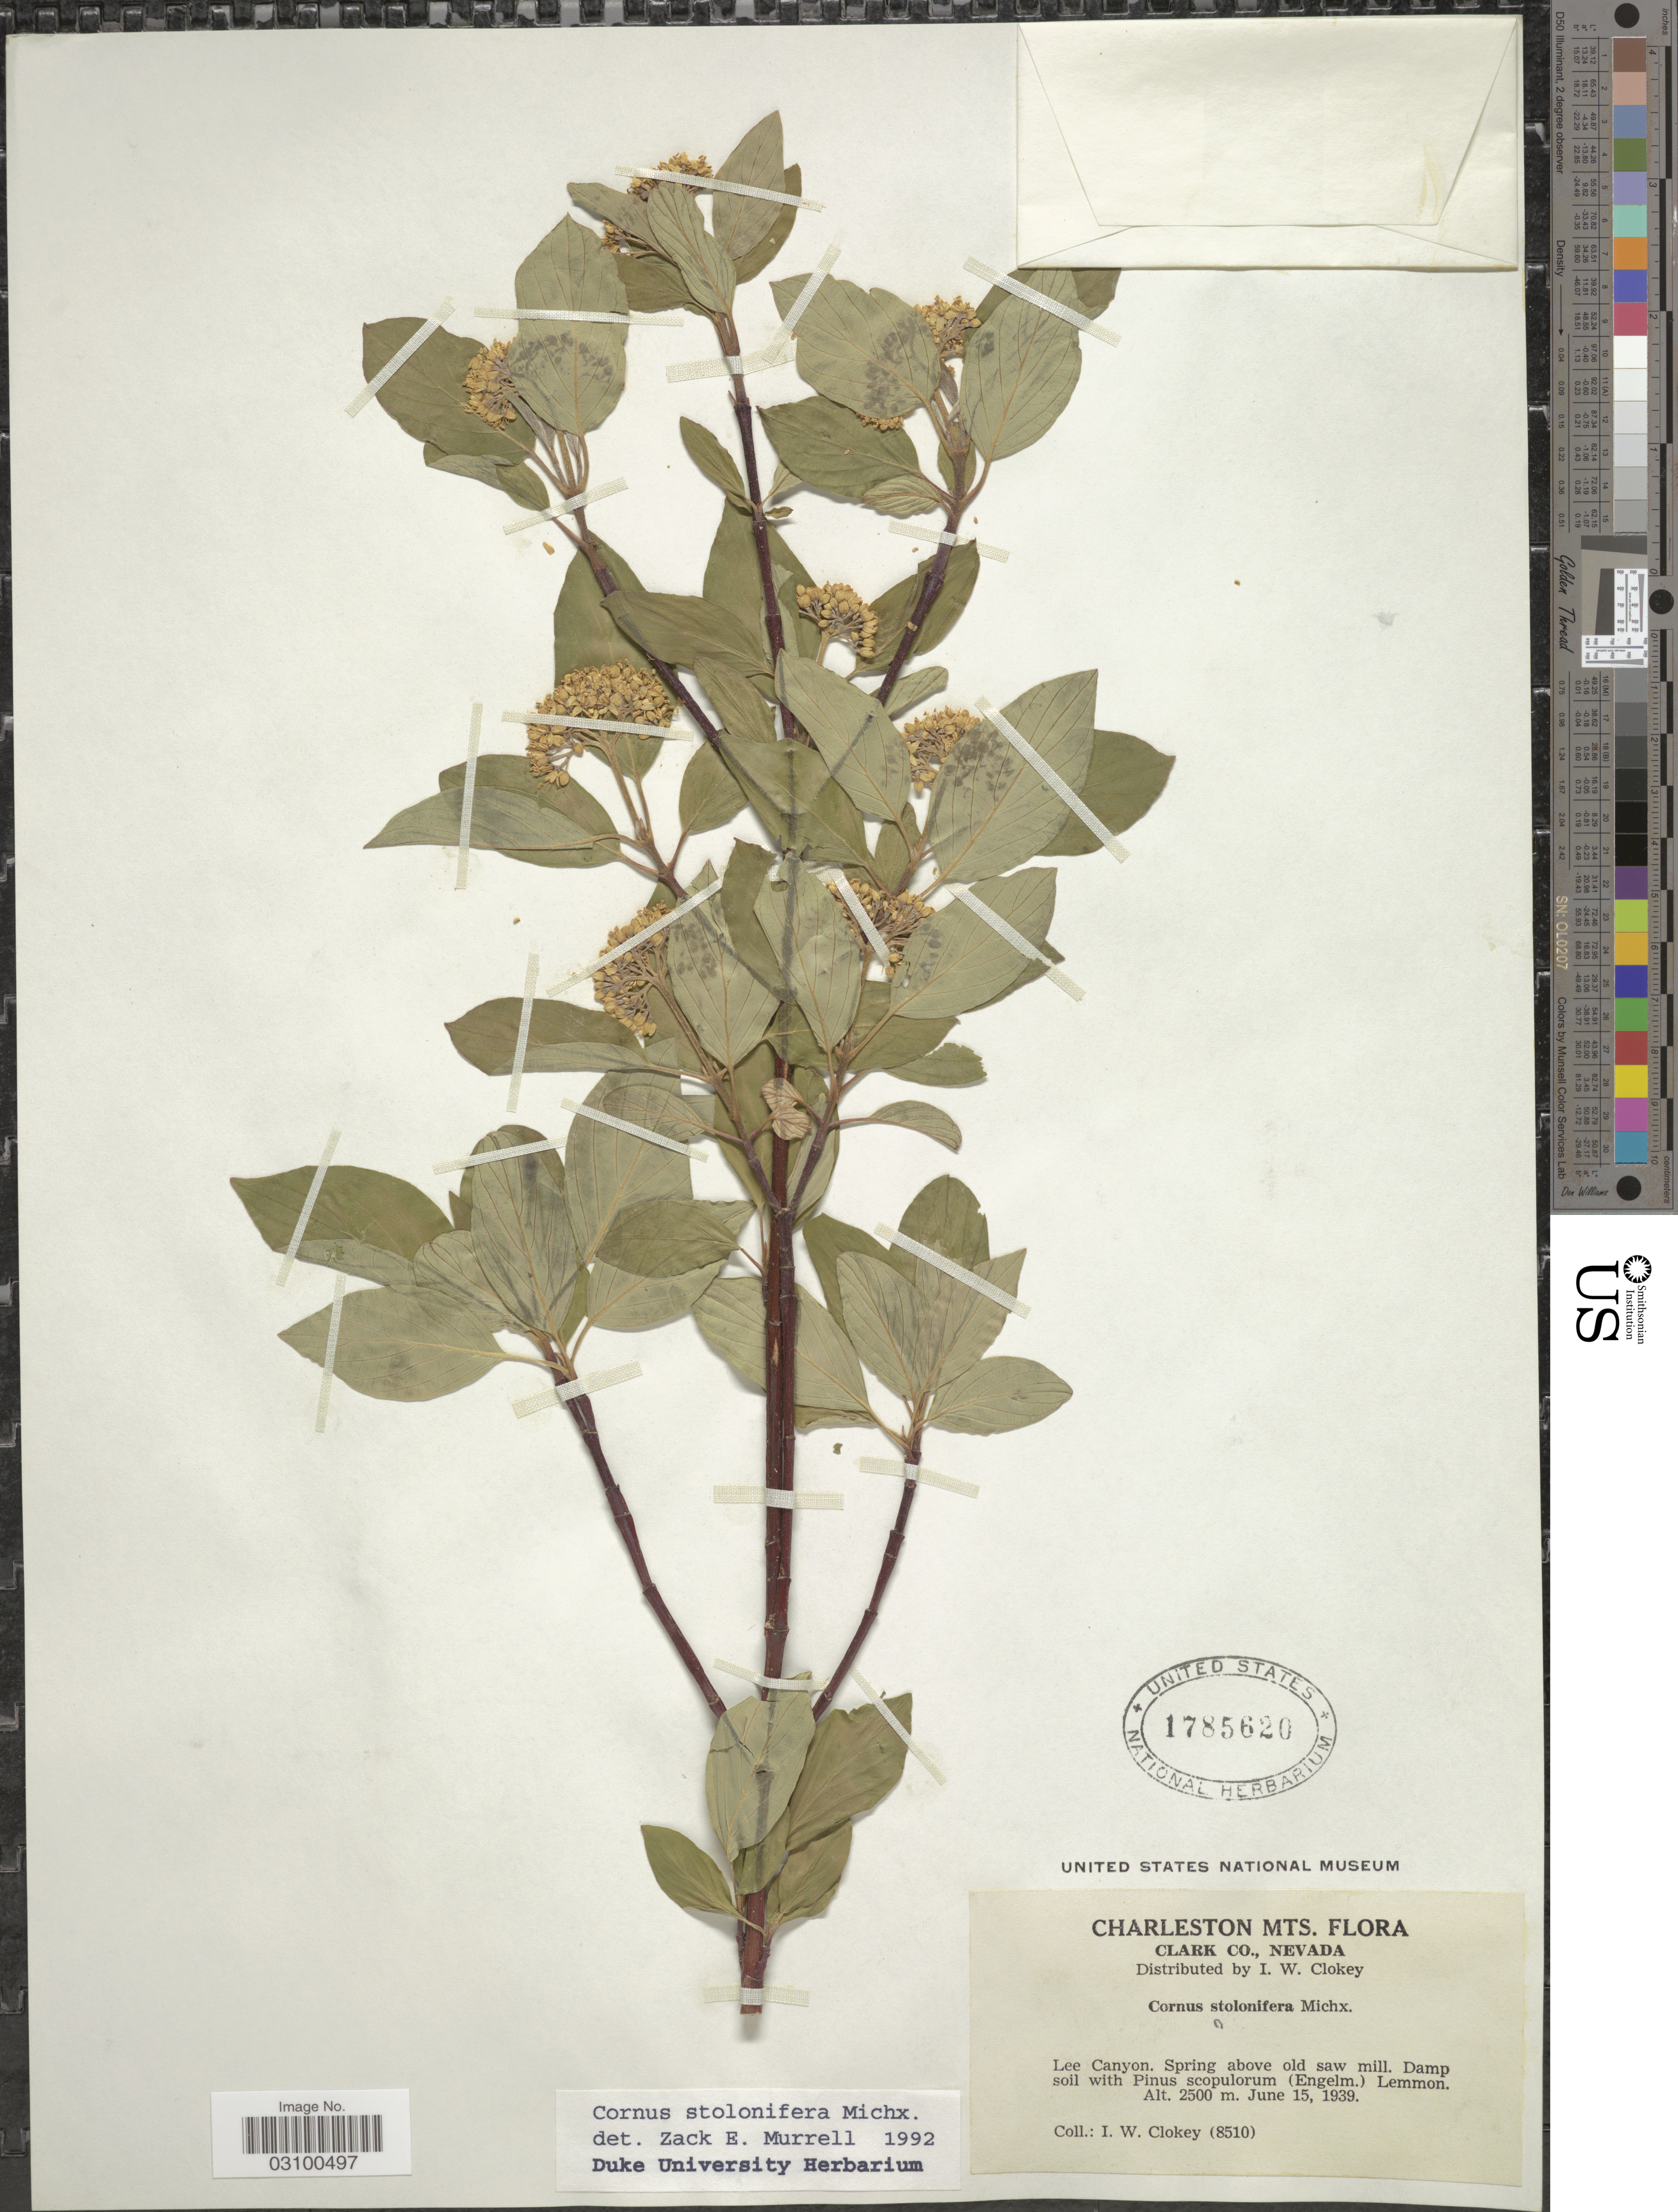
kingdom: Plantae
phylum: Tracheophyta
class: Magnoliopsida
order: Cornales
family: Cornaceae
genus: Cornus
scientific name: Cornus sericea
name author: L.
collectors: I. W. Clokey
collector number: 8510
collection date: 1939-06-15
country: United States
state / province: Nevada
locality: Charleston Mts. Clark Co. Lee Canyon. Spring above old saw mill.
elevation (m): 2500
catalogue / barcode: US 1785620